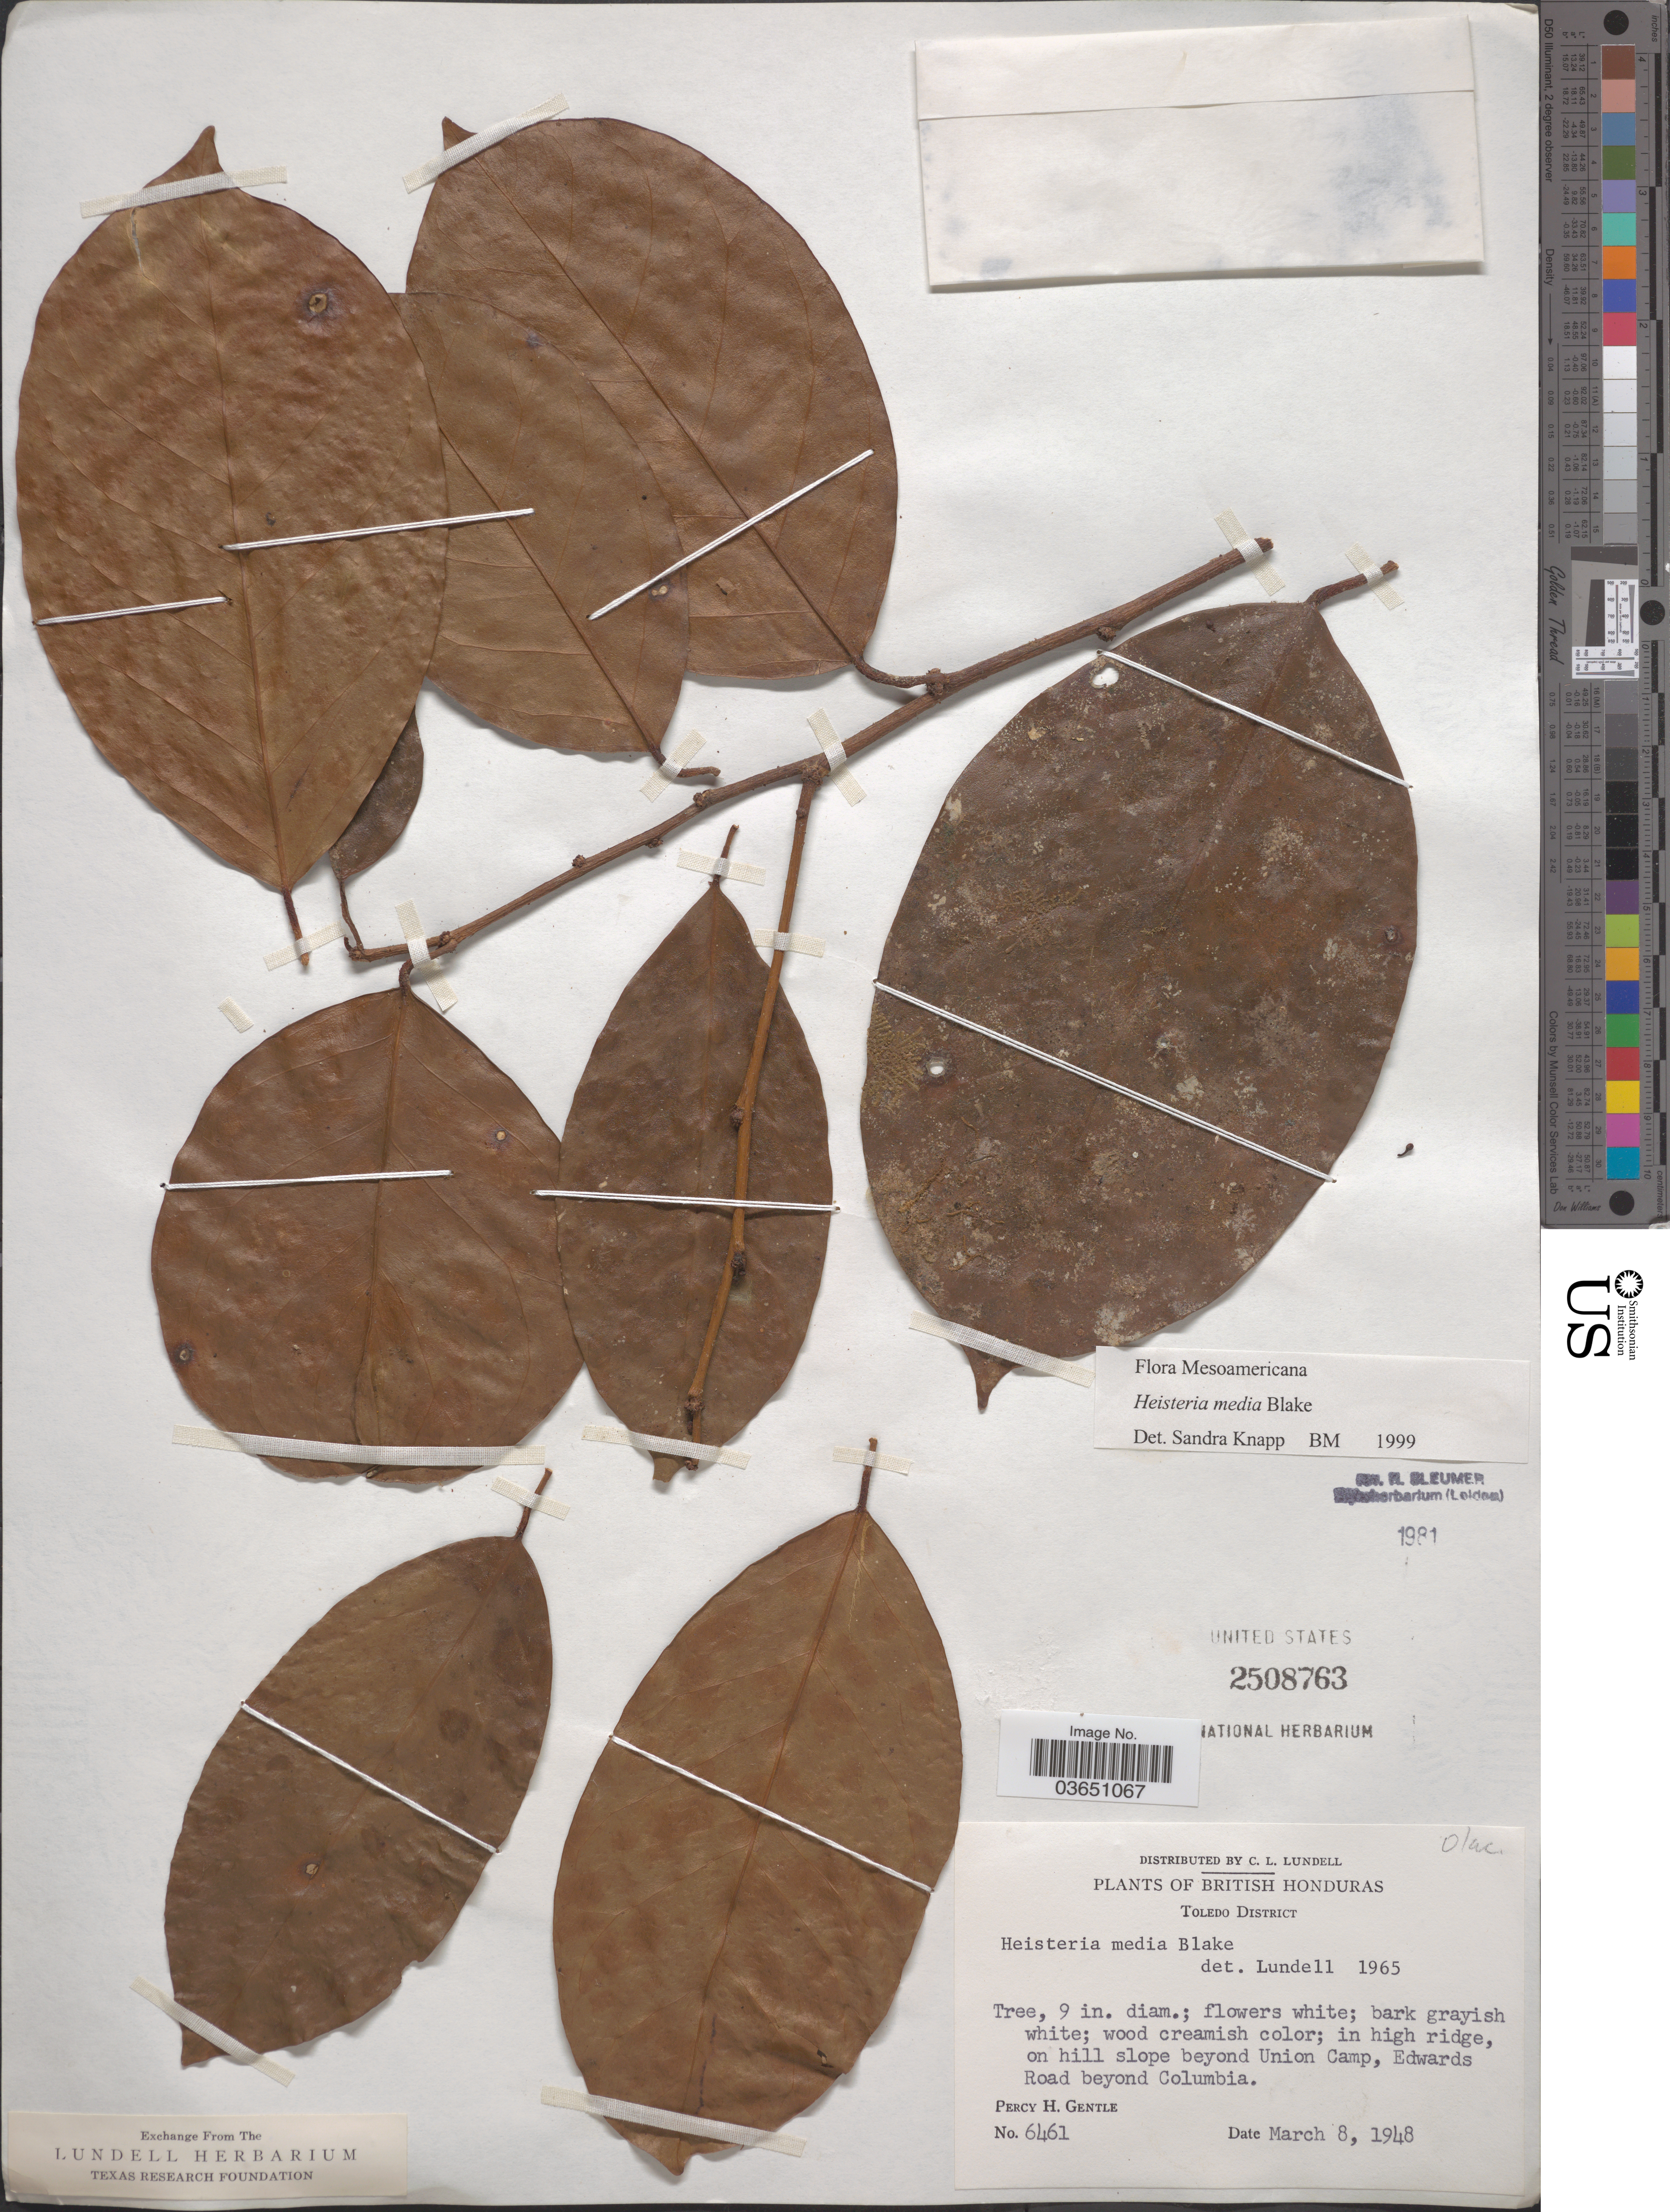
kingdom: Plantae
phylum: Tracheophyta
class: Magnoliopsida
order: Santalales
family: Erythropalaceae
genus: Heisteria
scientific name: Heisteria media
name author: S.F. Blake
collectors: P. H. Gentle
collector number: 6461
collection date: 1948-03-08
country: Belize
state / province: Toledo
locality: British Honduras. Toledo District, on hill slope beyond Union Camp, Edwards Road beyond Columbia.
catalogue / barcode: US 2508763